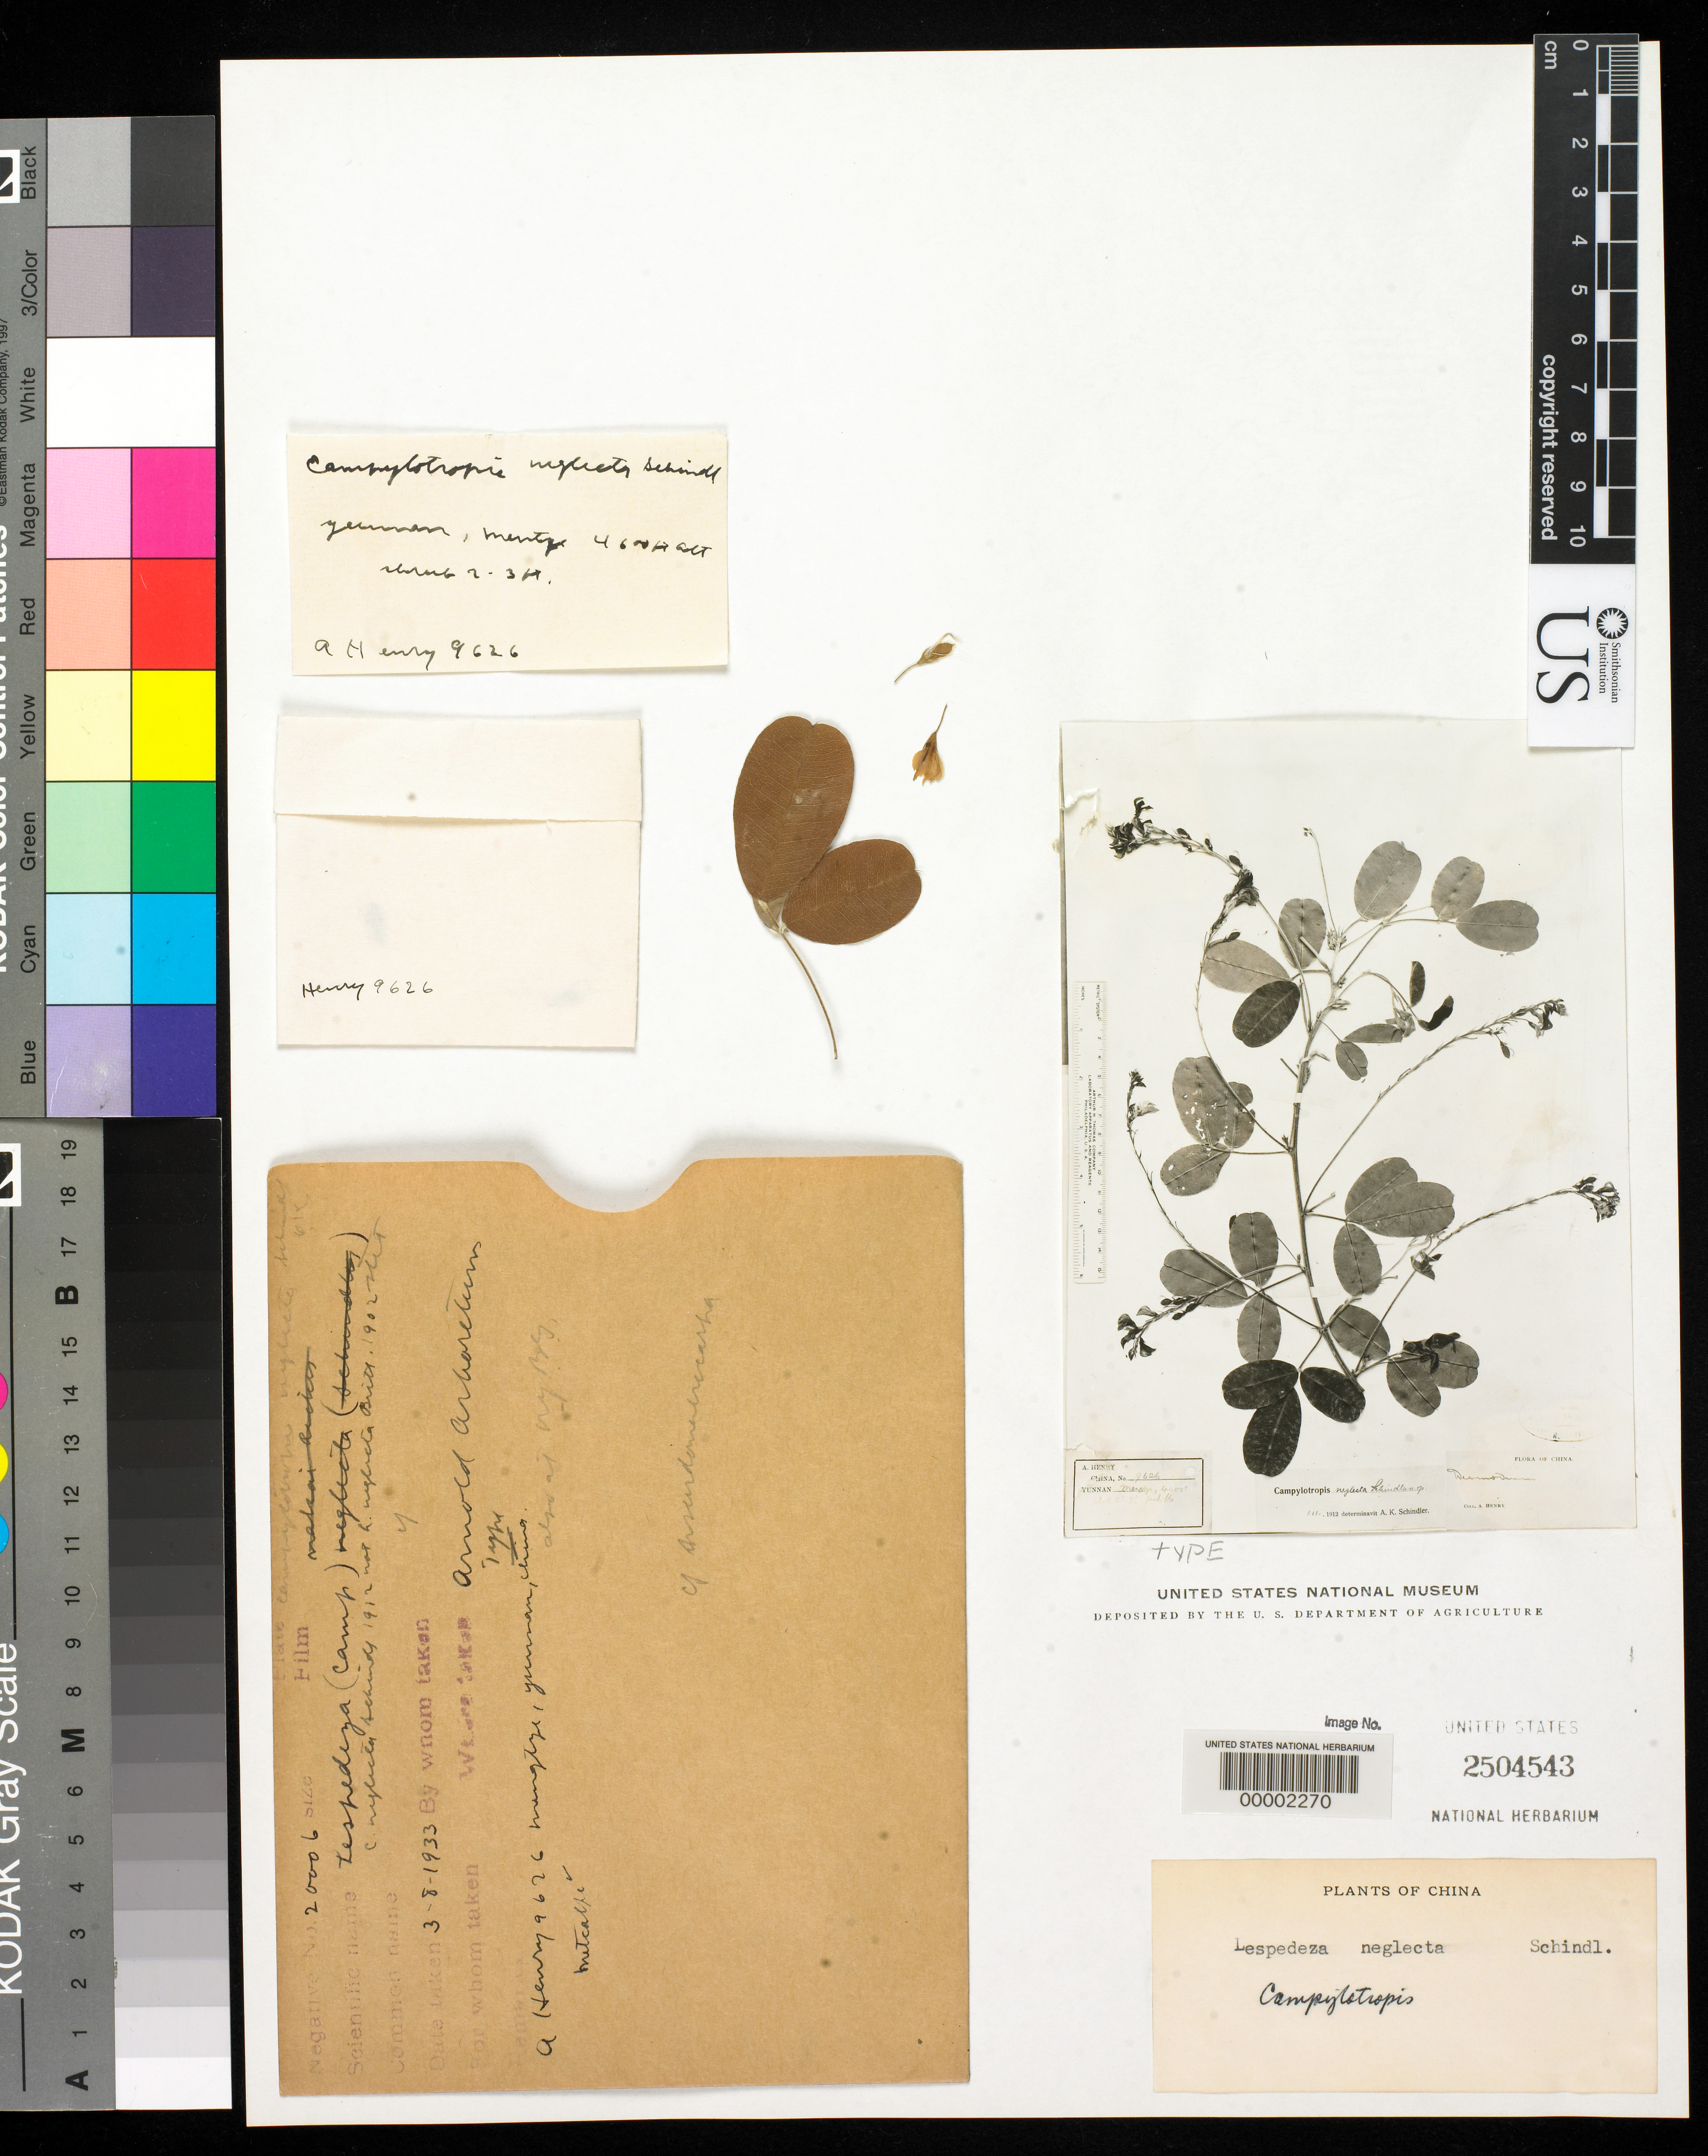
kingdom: Plantae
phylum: Tracheophyta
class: Magnoliopsida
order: Fabales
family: Fabaceae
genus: Campylotropis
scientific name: Campylotropis neglecta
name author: Schindl.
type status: Isotype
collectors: A. Henry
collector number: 9626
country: China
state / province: Yunnan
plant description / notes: Photograph and fragmentary material of type specimen (ex herb. ???)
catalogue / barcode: US 2504543